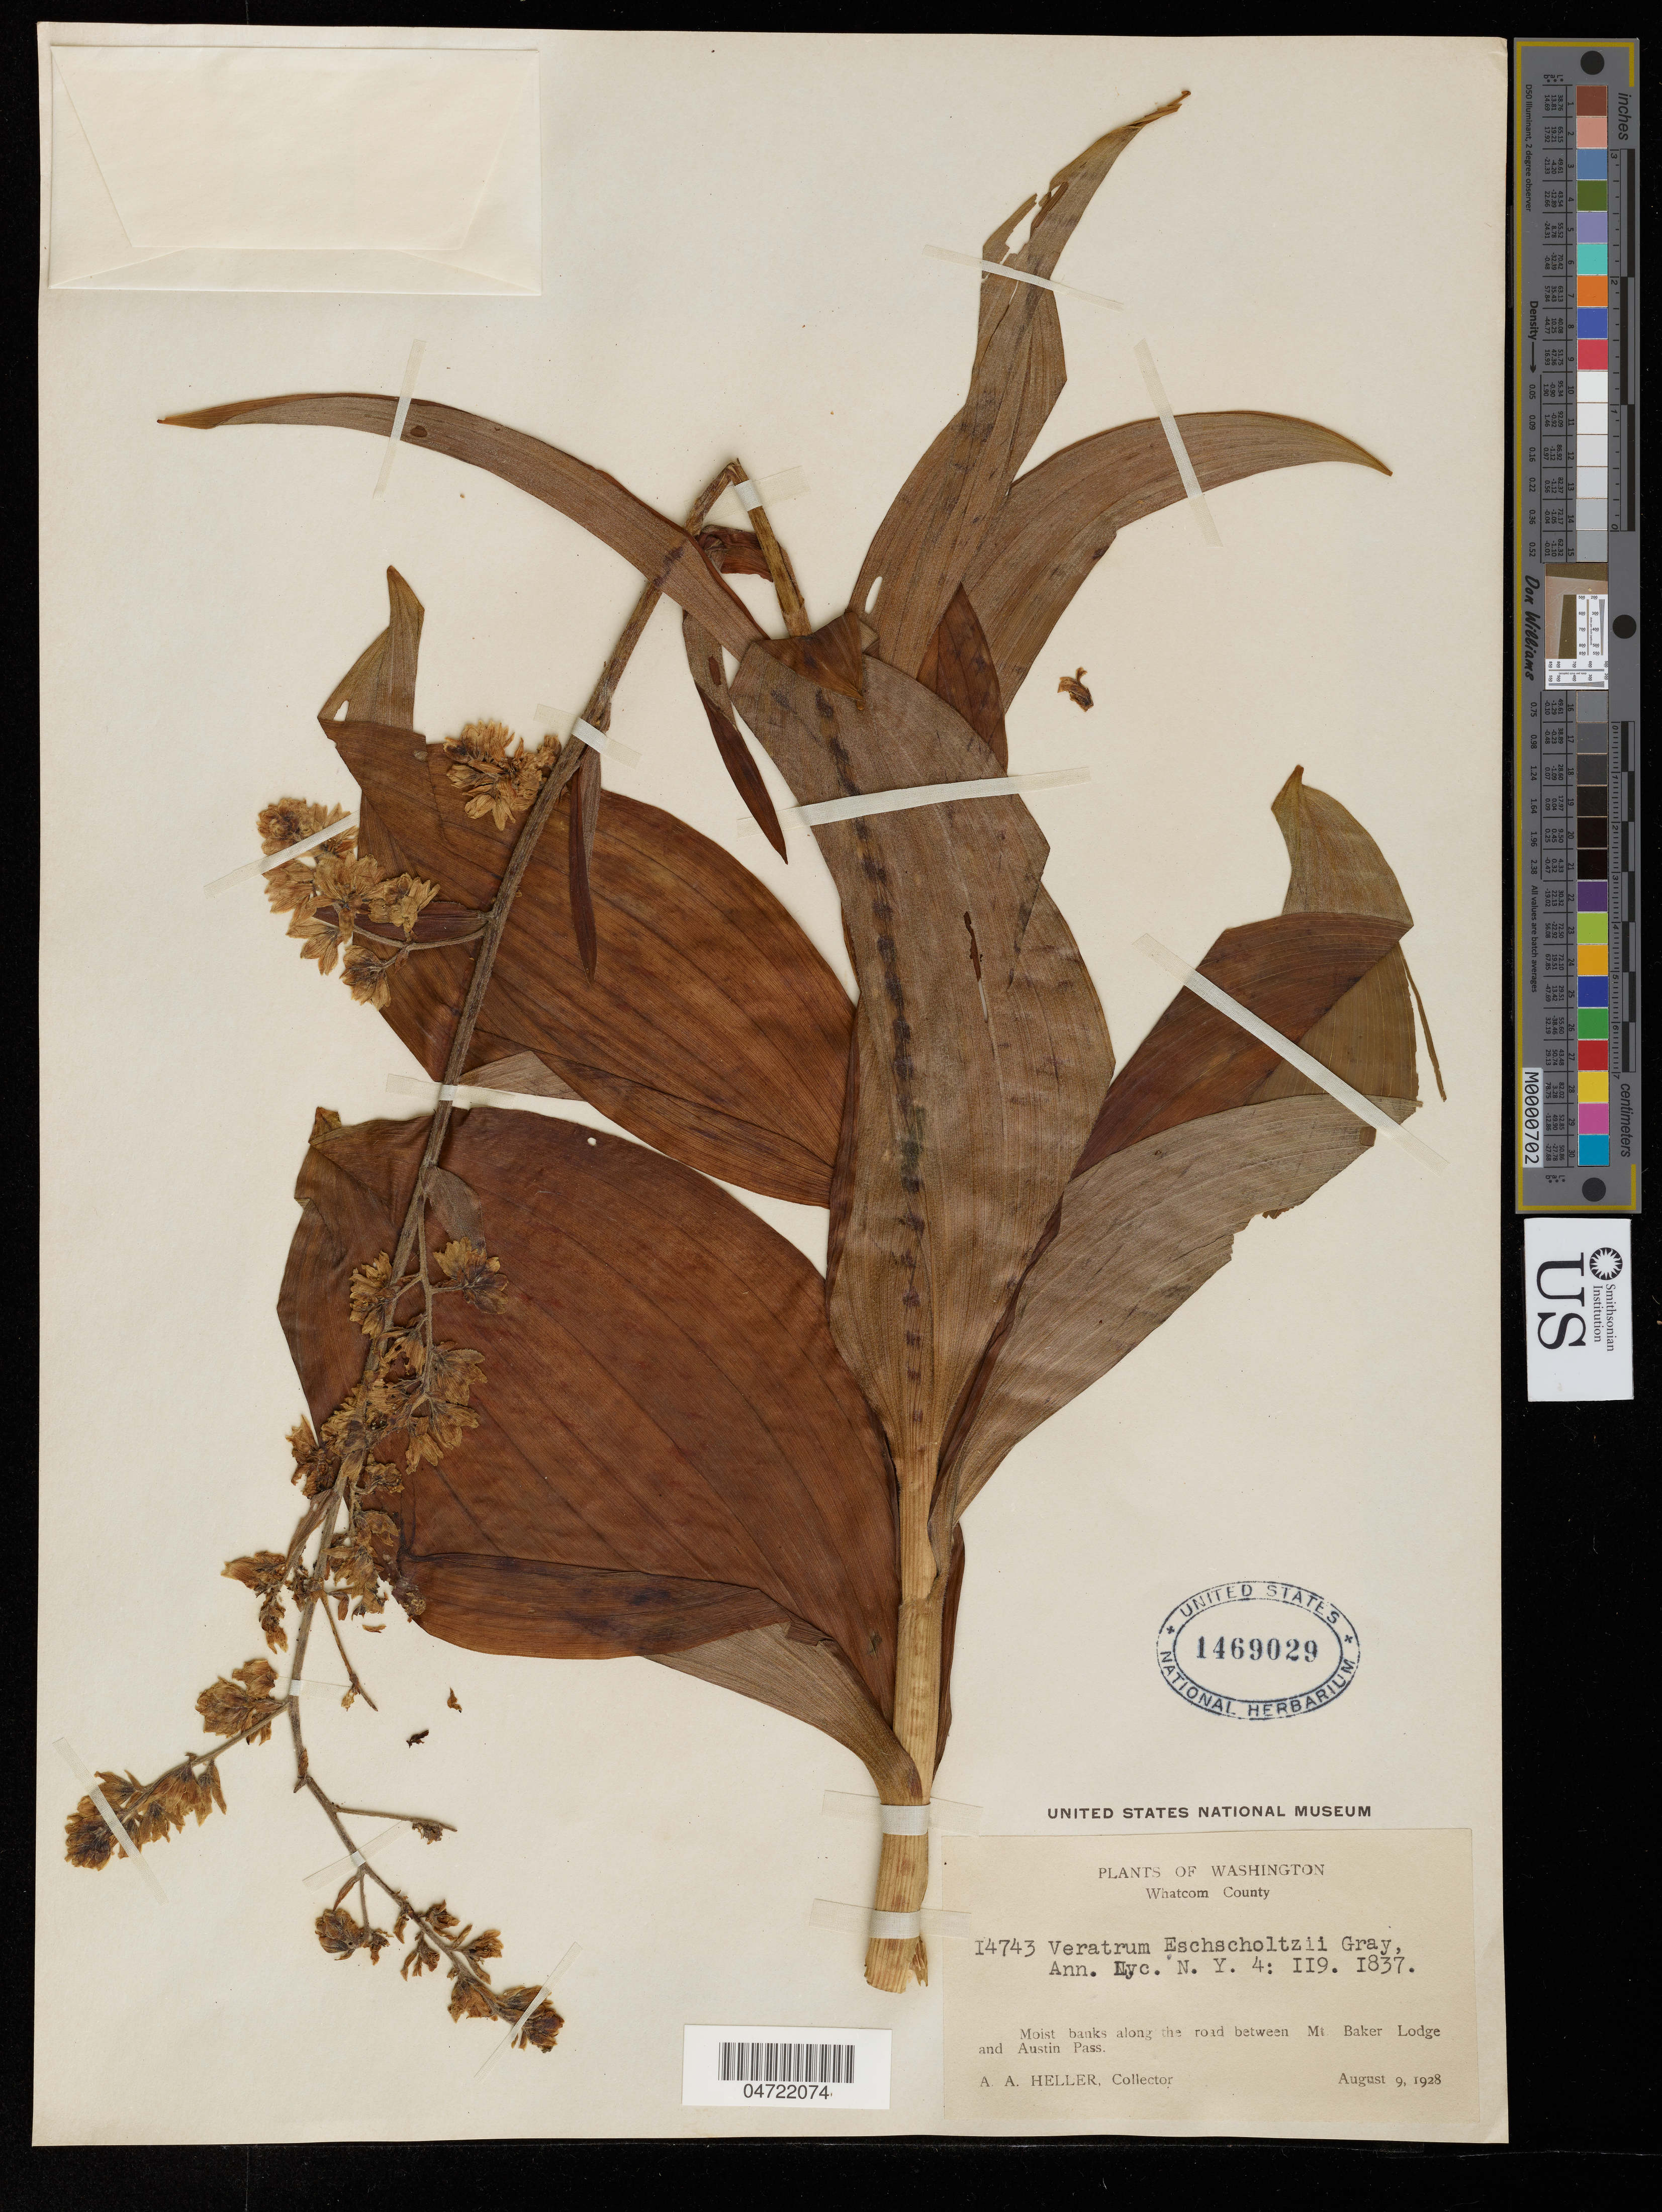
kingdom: Plantae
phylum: Tracheophyta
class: Liliopsida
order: Liliales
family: Melanthiaceae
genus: Veratrum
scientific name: Veratrum eschscholtzii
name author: A. Gray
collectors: A. A. Heller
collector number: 14743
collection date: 1928-08-09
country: United States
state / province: Washington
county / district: Whatcom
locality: oist banks along the road between Mt. Baker Lodge and Austin Pass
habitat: Moist banks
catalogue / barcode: US 1469029